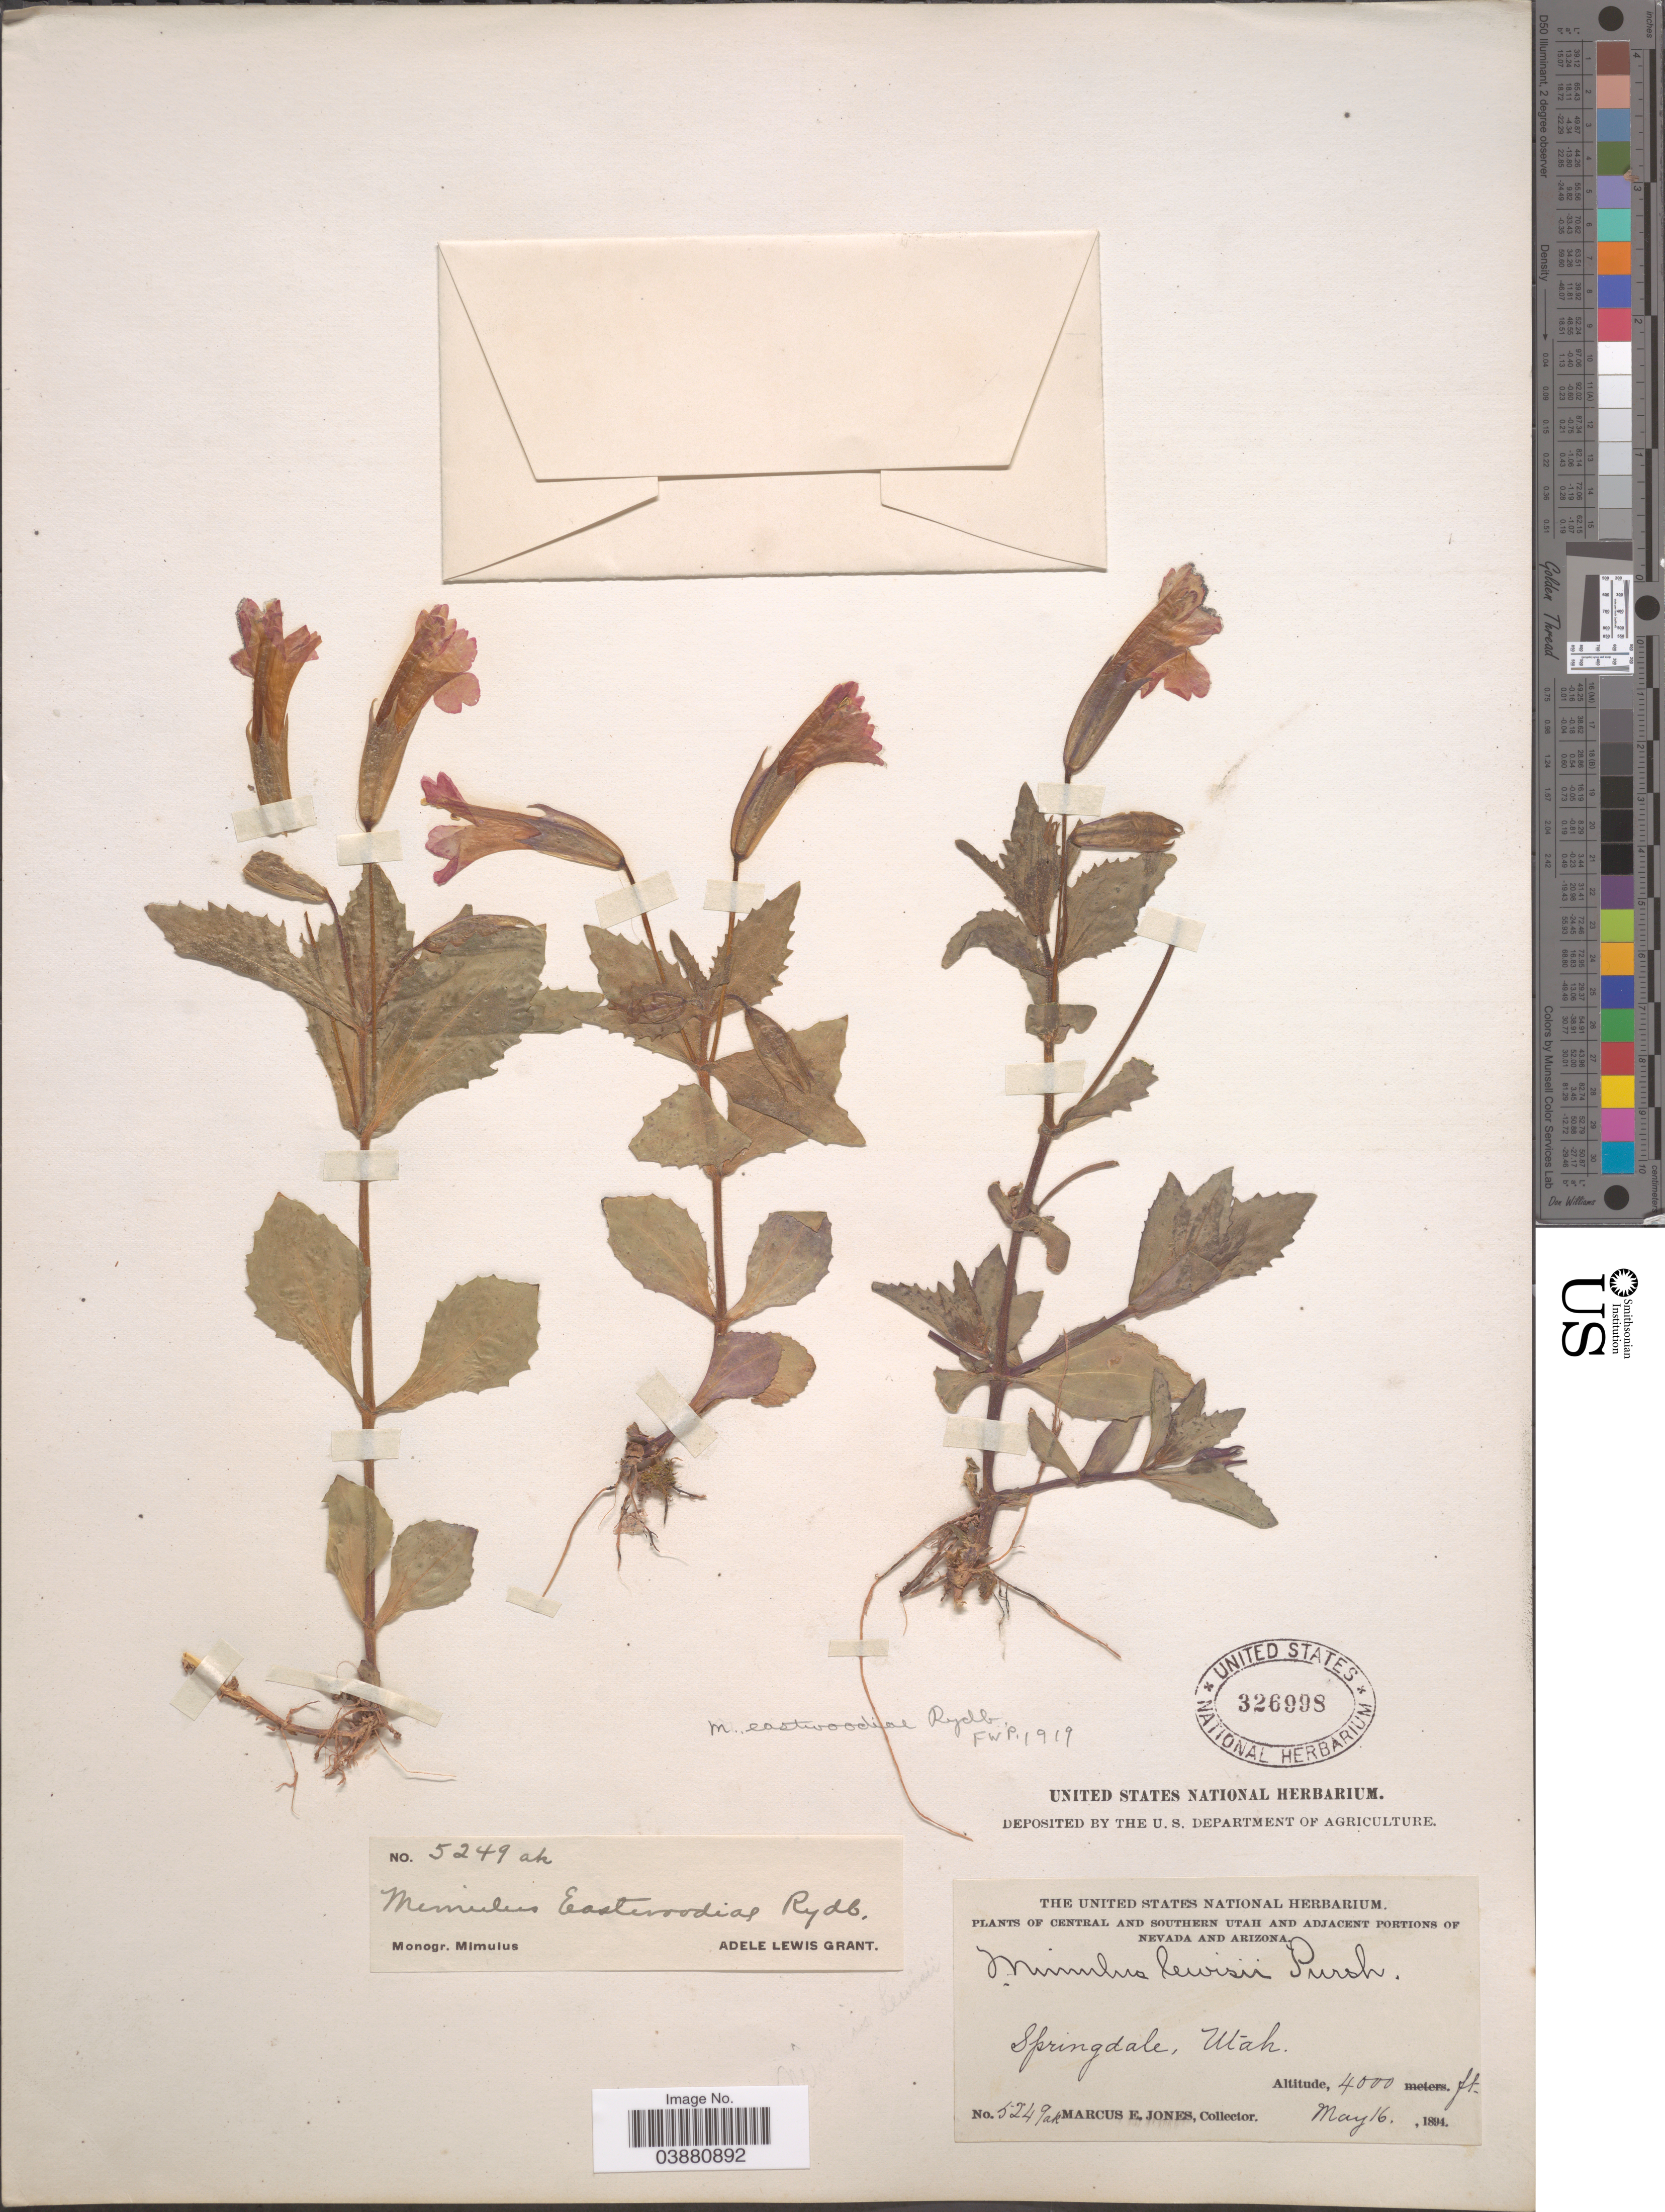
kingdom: Plantae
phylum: Tracheophyta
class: Magnoliopsida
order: Lamiales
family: Phrymaceae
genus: Mimulus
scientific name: Mimulus eastwoodiae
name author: Rydb.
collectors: M. E. Jones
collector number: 5249ak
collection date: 1894-05-16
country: United States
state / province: Utah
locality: Central and Southern Utah. Springdale.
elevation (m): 1219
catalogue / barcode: US 326998